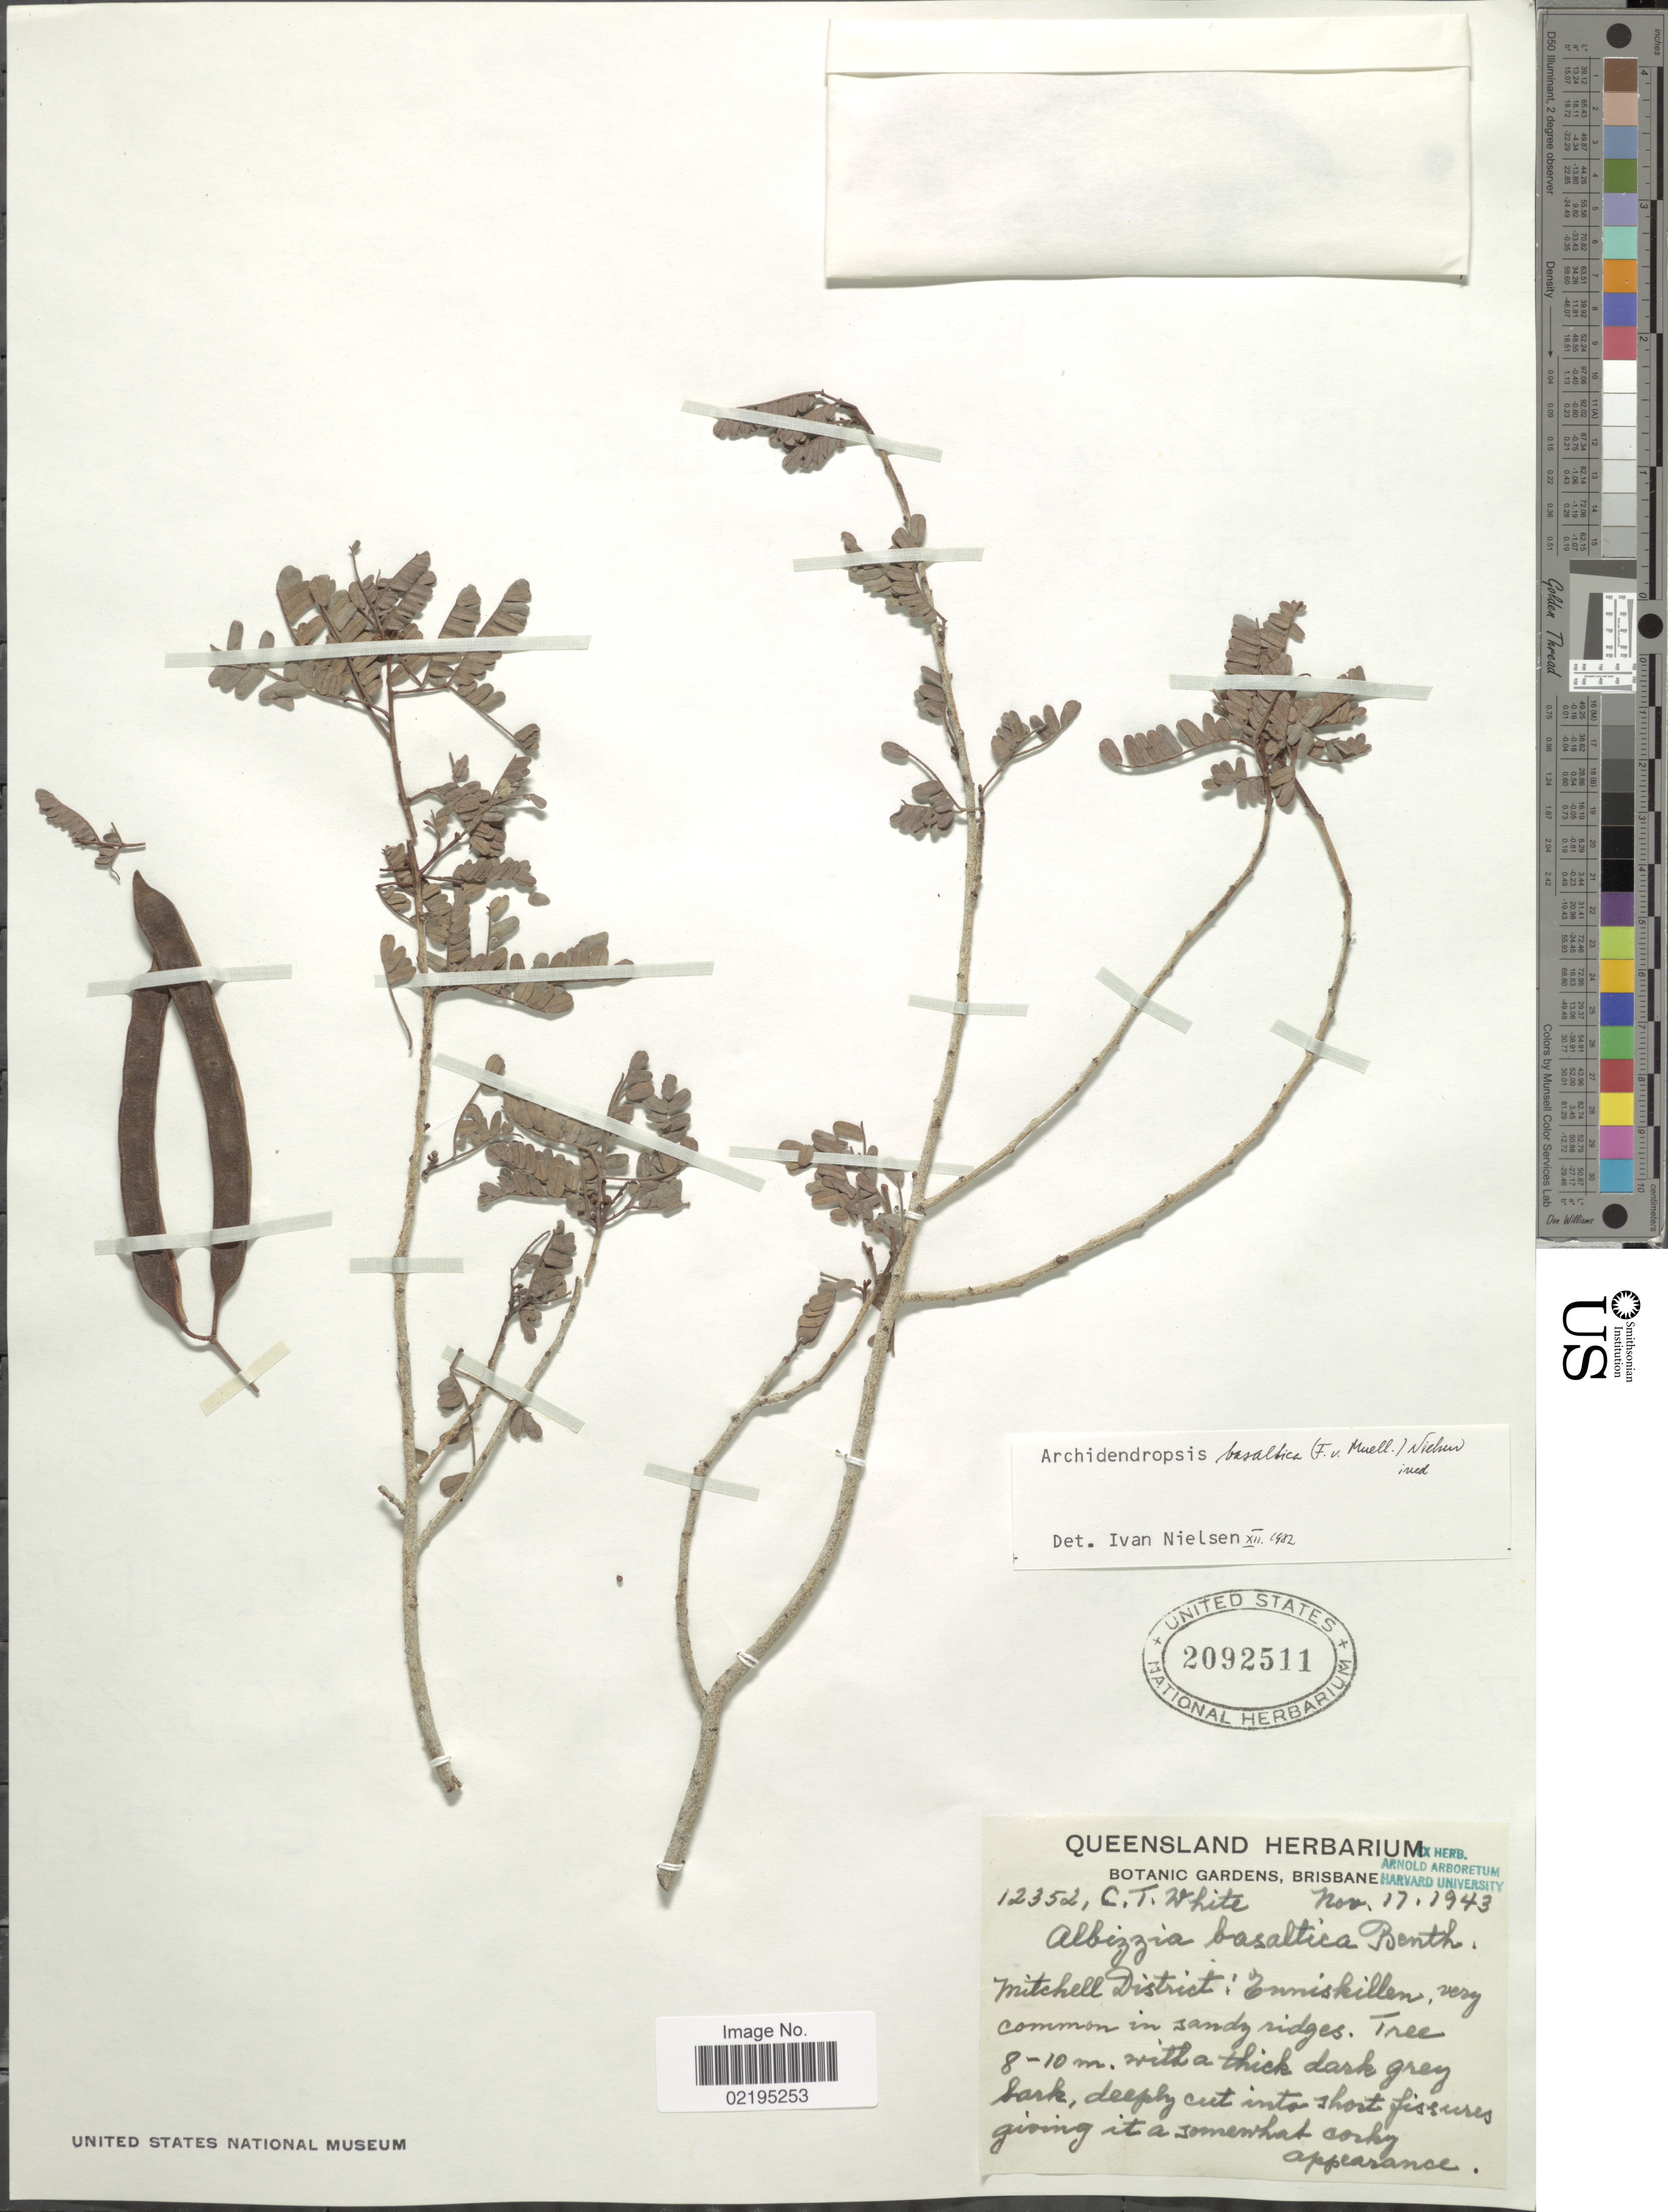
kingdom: Plantae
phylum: Tracheophyta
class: Magnoliopsida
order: Fabales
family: Fabaceae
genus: Heliodendron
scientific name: Heliodendron basalticum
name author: (F. Muell.) Gill.K. Br. & Bayly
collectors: C. T. White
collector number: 12352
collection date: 1943-11-17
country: Australia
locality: Mitchell District, Enniskillen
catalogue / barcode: US 2092511